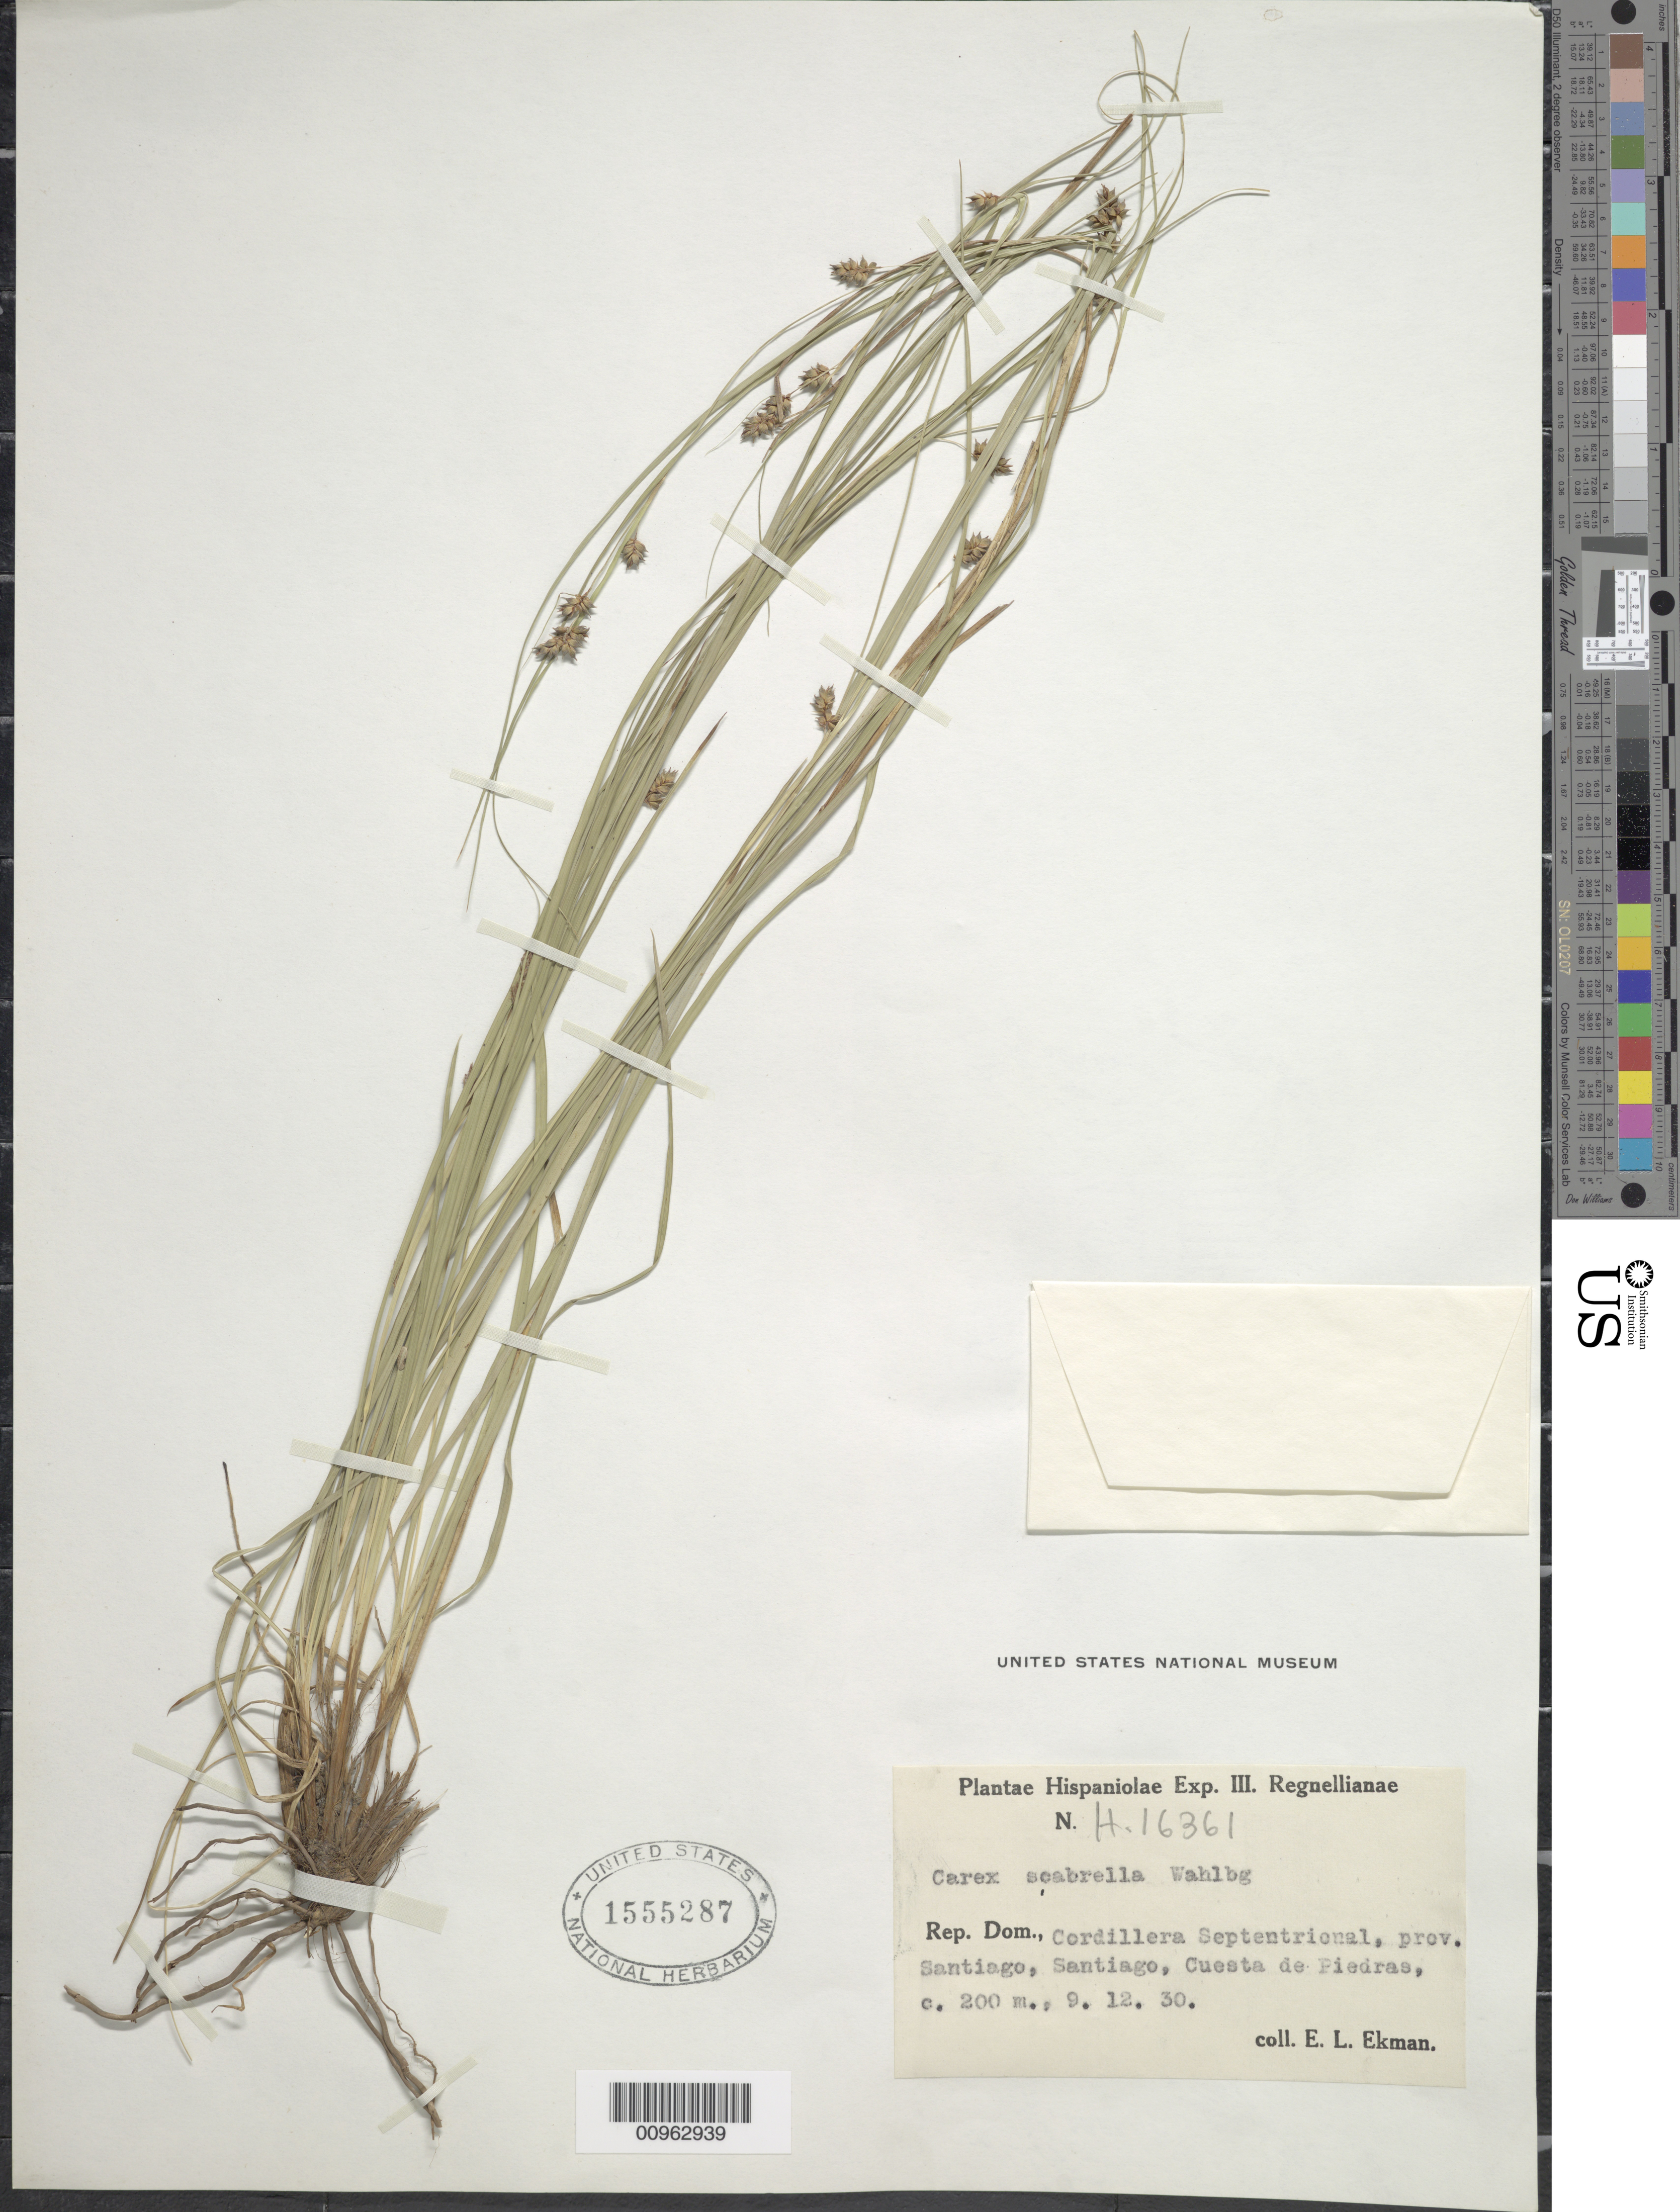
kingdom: Plantae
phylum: Tracheophyta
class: Liliopsida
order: Poales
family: Cyperaceae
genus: Carex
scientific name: Carex scabrella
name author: Wahlenb.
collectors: E. L. Ekman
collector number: H 16361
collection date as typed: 09 Dec 1930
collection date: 1930-12-09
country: Dominican Republic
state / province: Santiago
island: Hispaniola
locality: Cordillera Septentrional, Santiago, Cuesta de Piedras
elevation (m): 200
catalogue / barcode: US 1555287